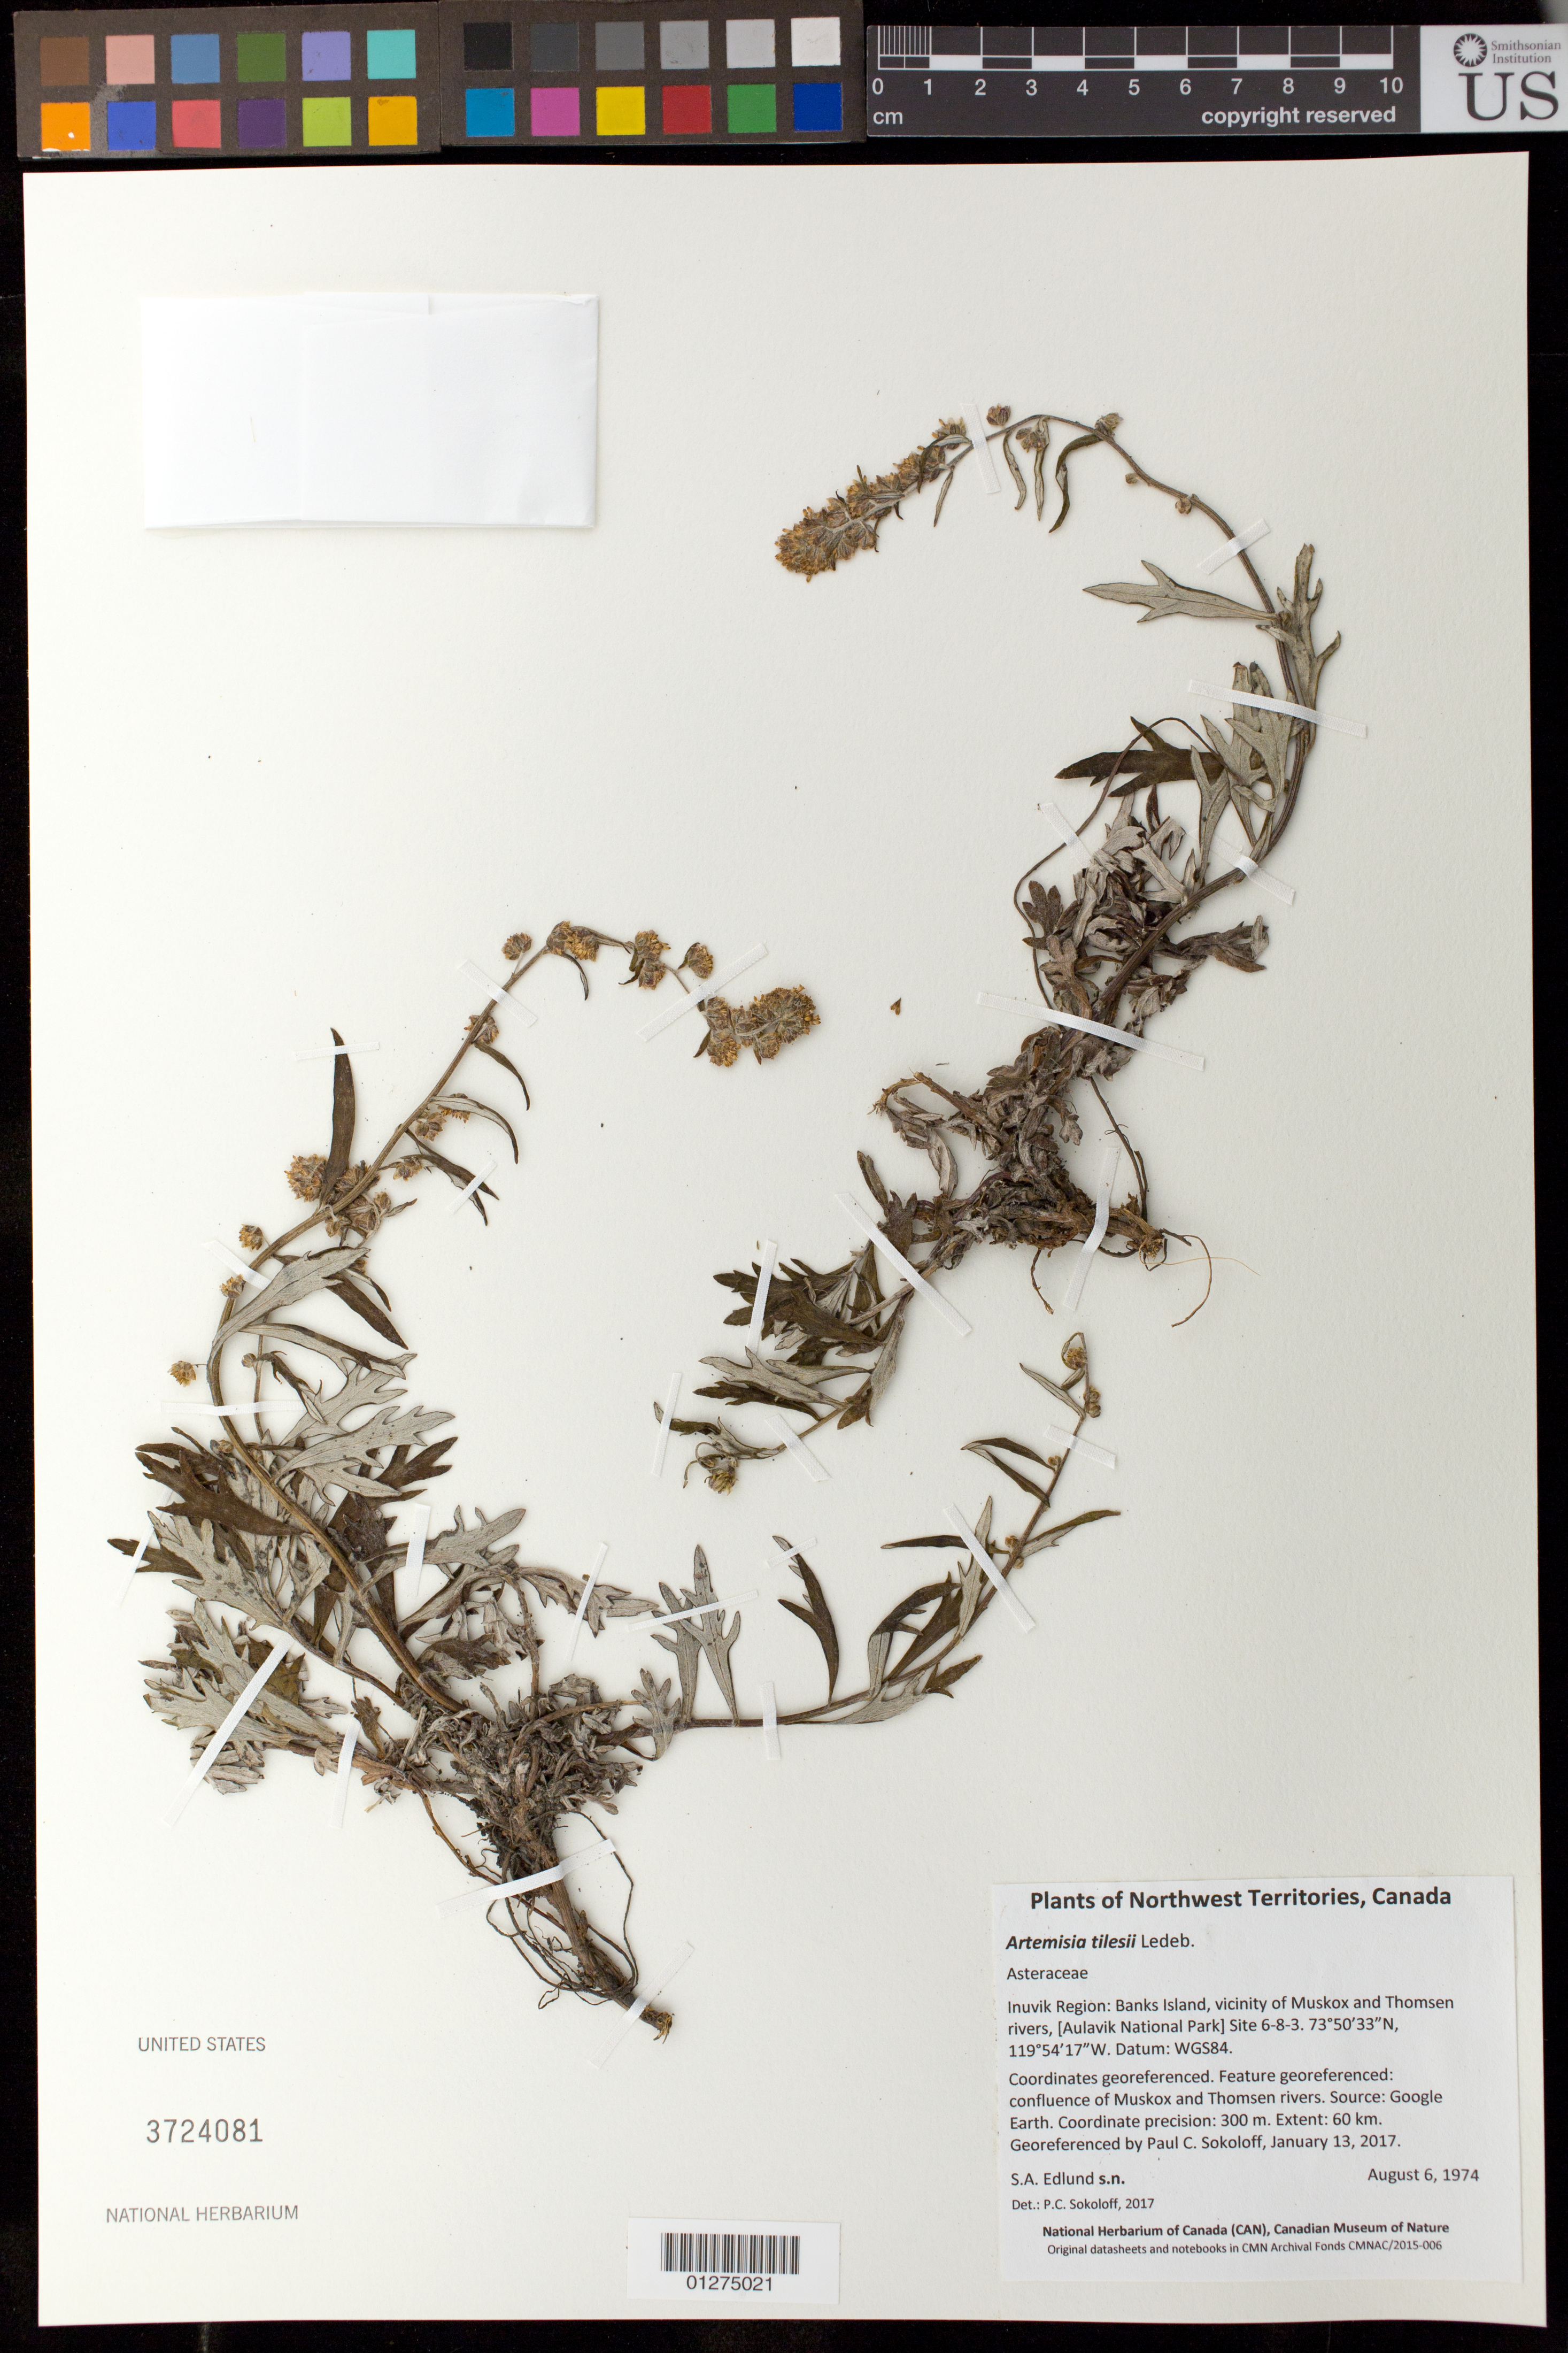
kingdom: Plantae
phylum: Tracheophyta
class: Magnoliopsida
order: Asterales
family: Asteraceae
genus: Artemisia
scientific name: Artemisia tilesii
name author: Ledeb.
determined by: Sokoloff, P. C.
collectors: S. Edlund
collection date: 1974-08-06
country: Canada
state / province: Northwest Territories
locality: Inuvik Region: Banks Island, vicinity of Muskox and Thomsen rivers, [Aulavik National Park] Site 6-8-3.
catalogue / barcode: US 3724081